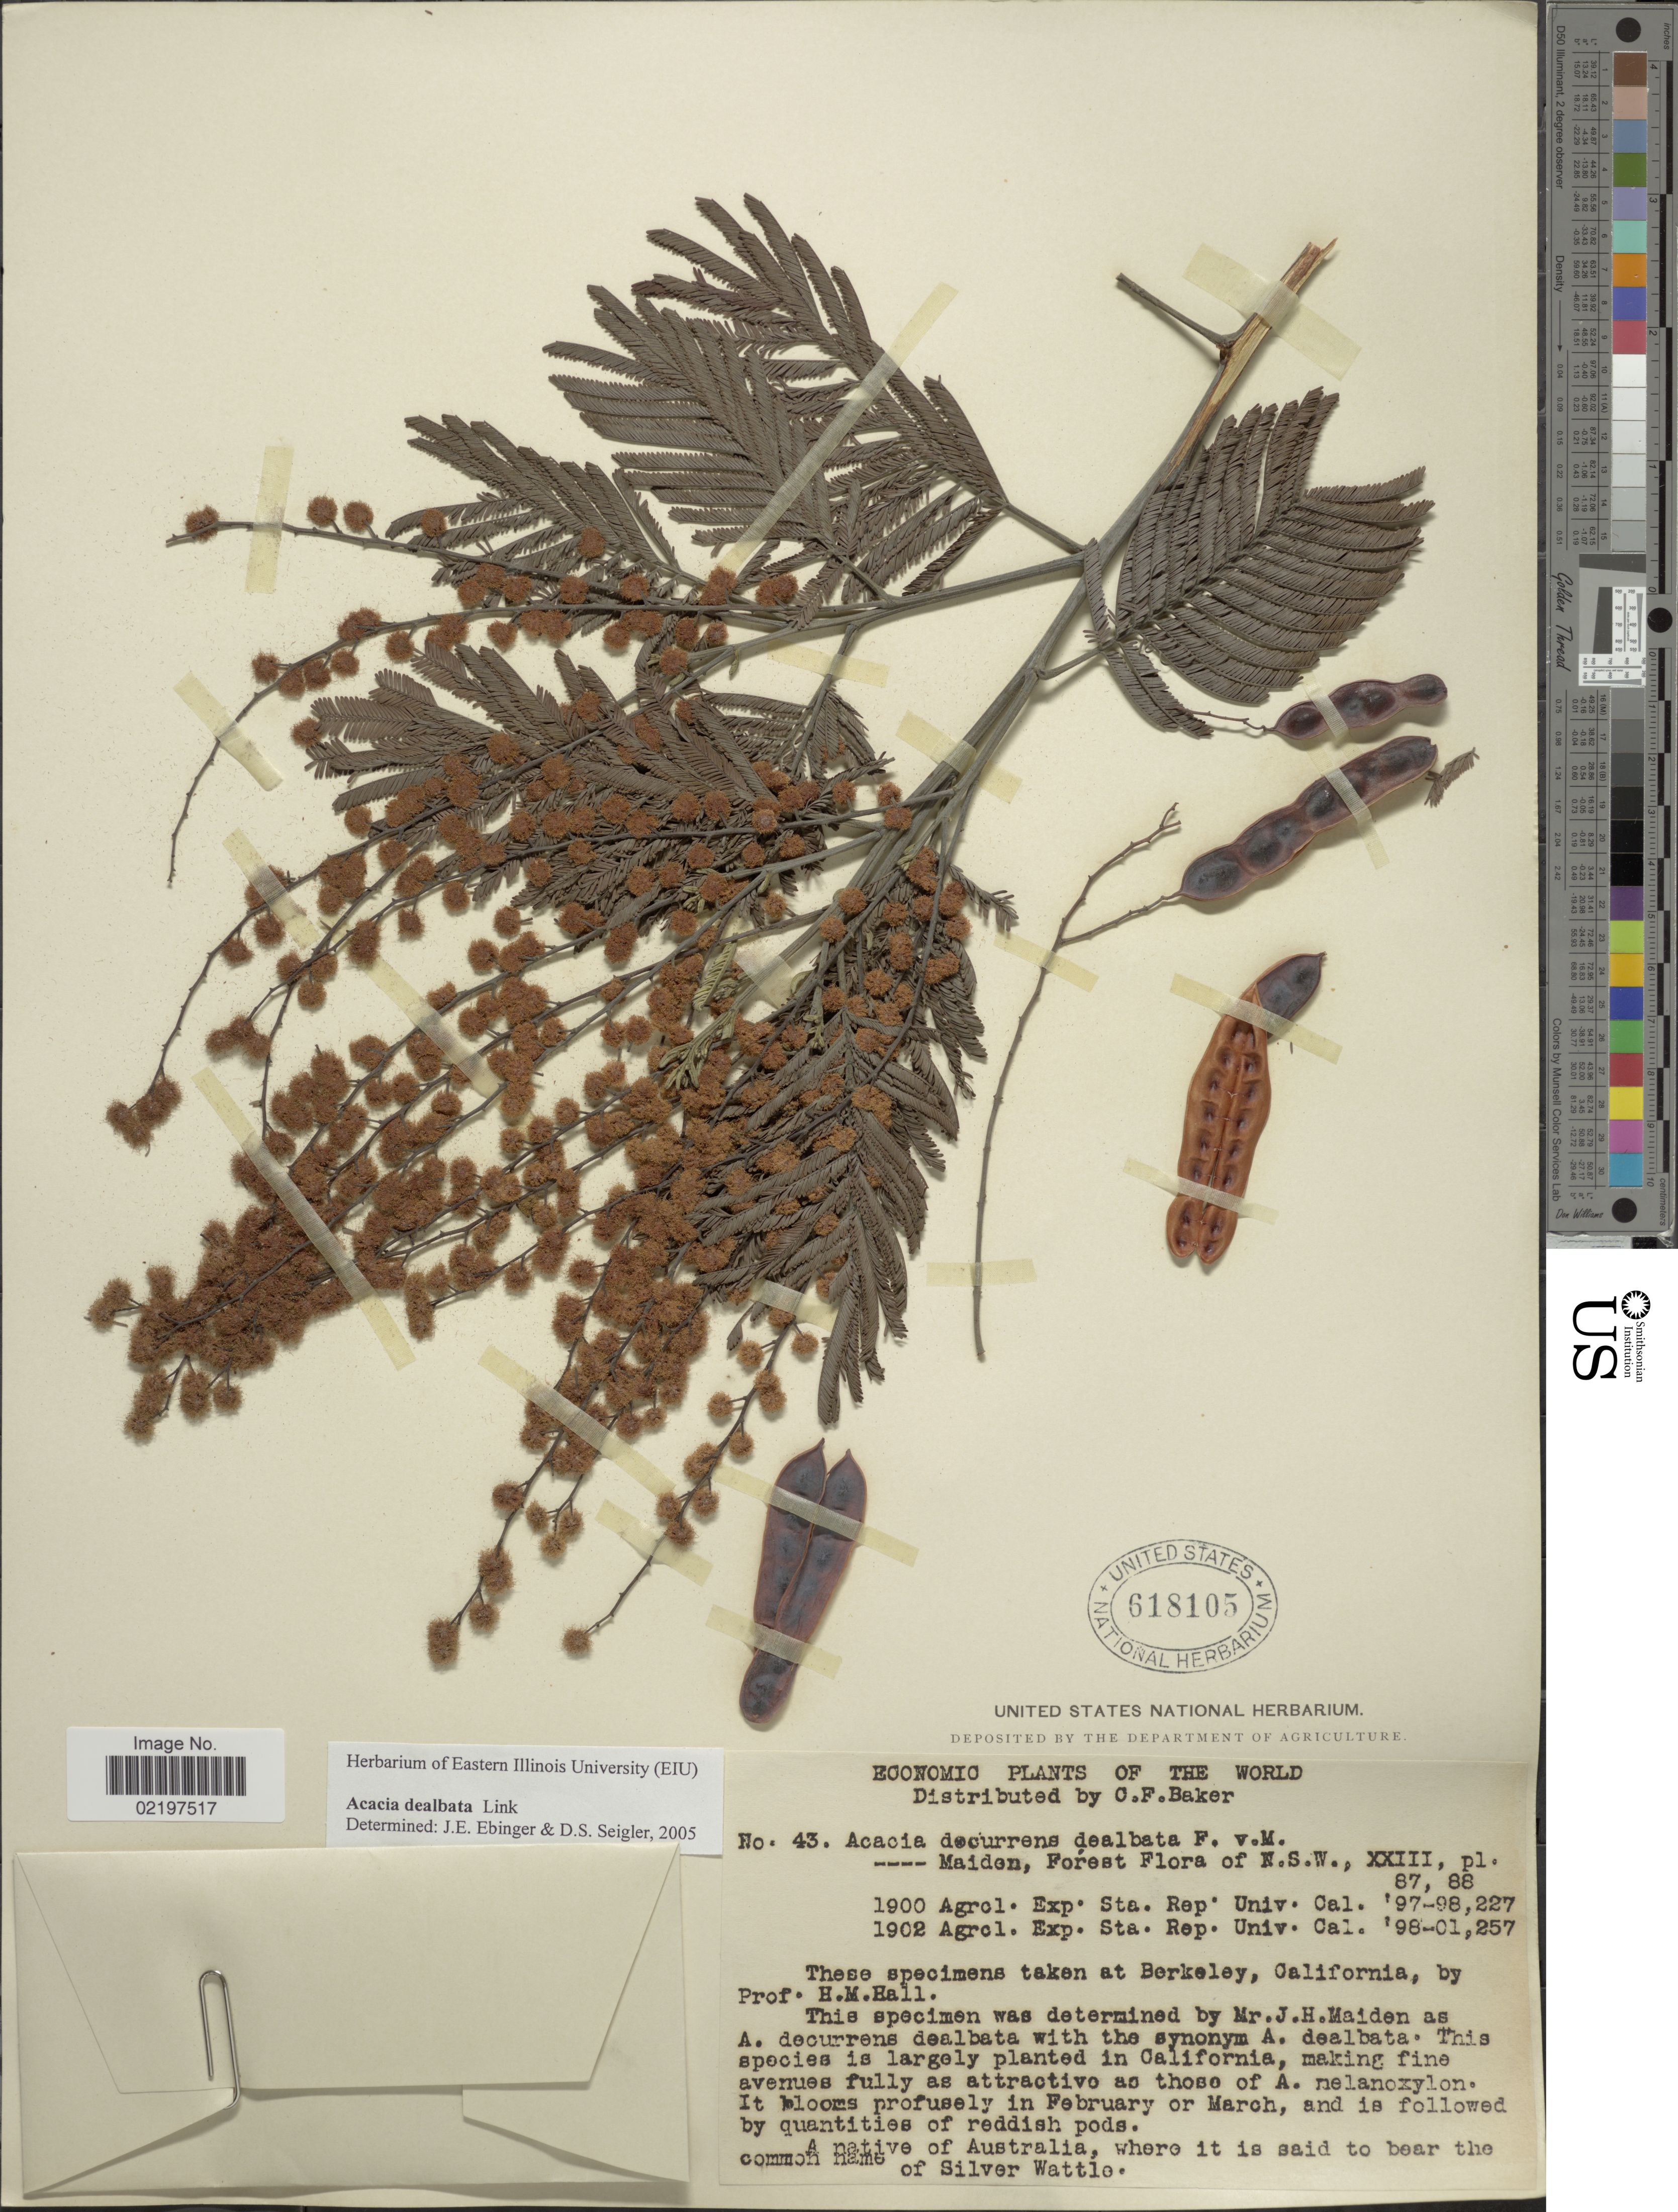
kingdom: Plantae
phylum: Tracheophyta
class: Magnoliopsida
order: Fabales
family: Fabaceae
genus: Acacia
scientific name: Acacia dealbata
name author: Link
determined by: Ebinger, J. E.; Seigler, David S.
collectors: H. M. Hall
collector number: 43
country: United States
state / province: California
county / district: Alameda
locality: Berkeley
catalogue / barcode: US 618105